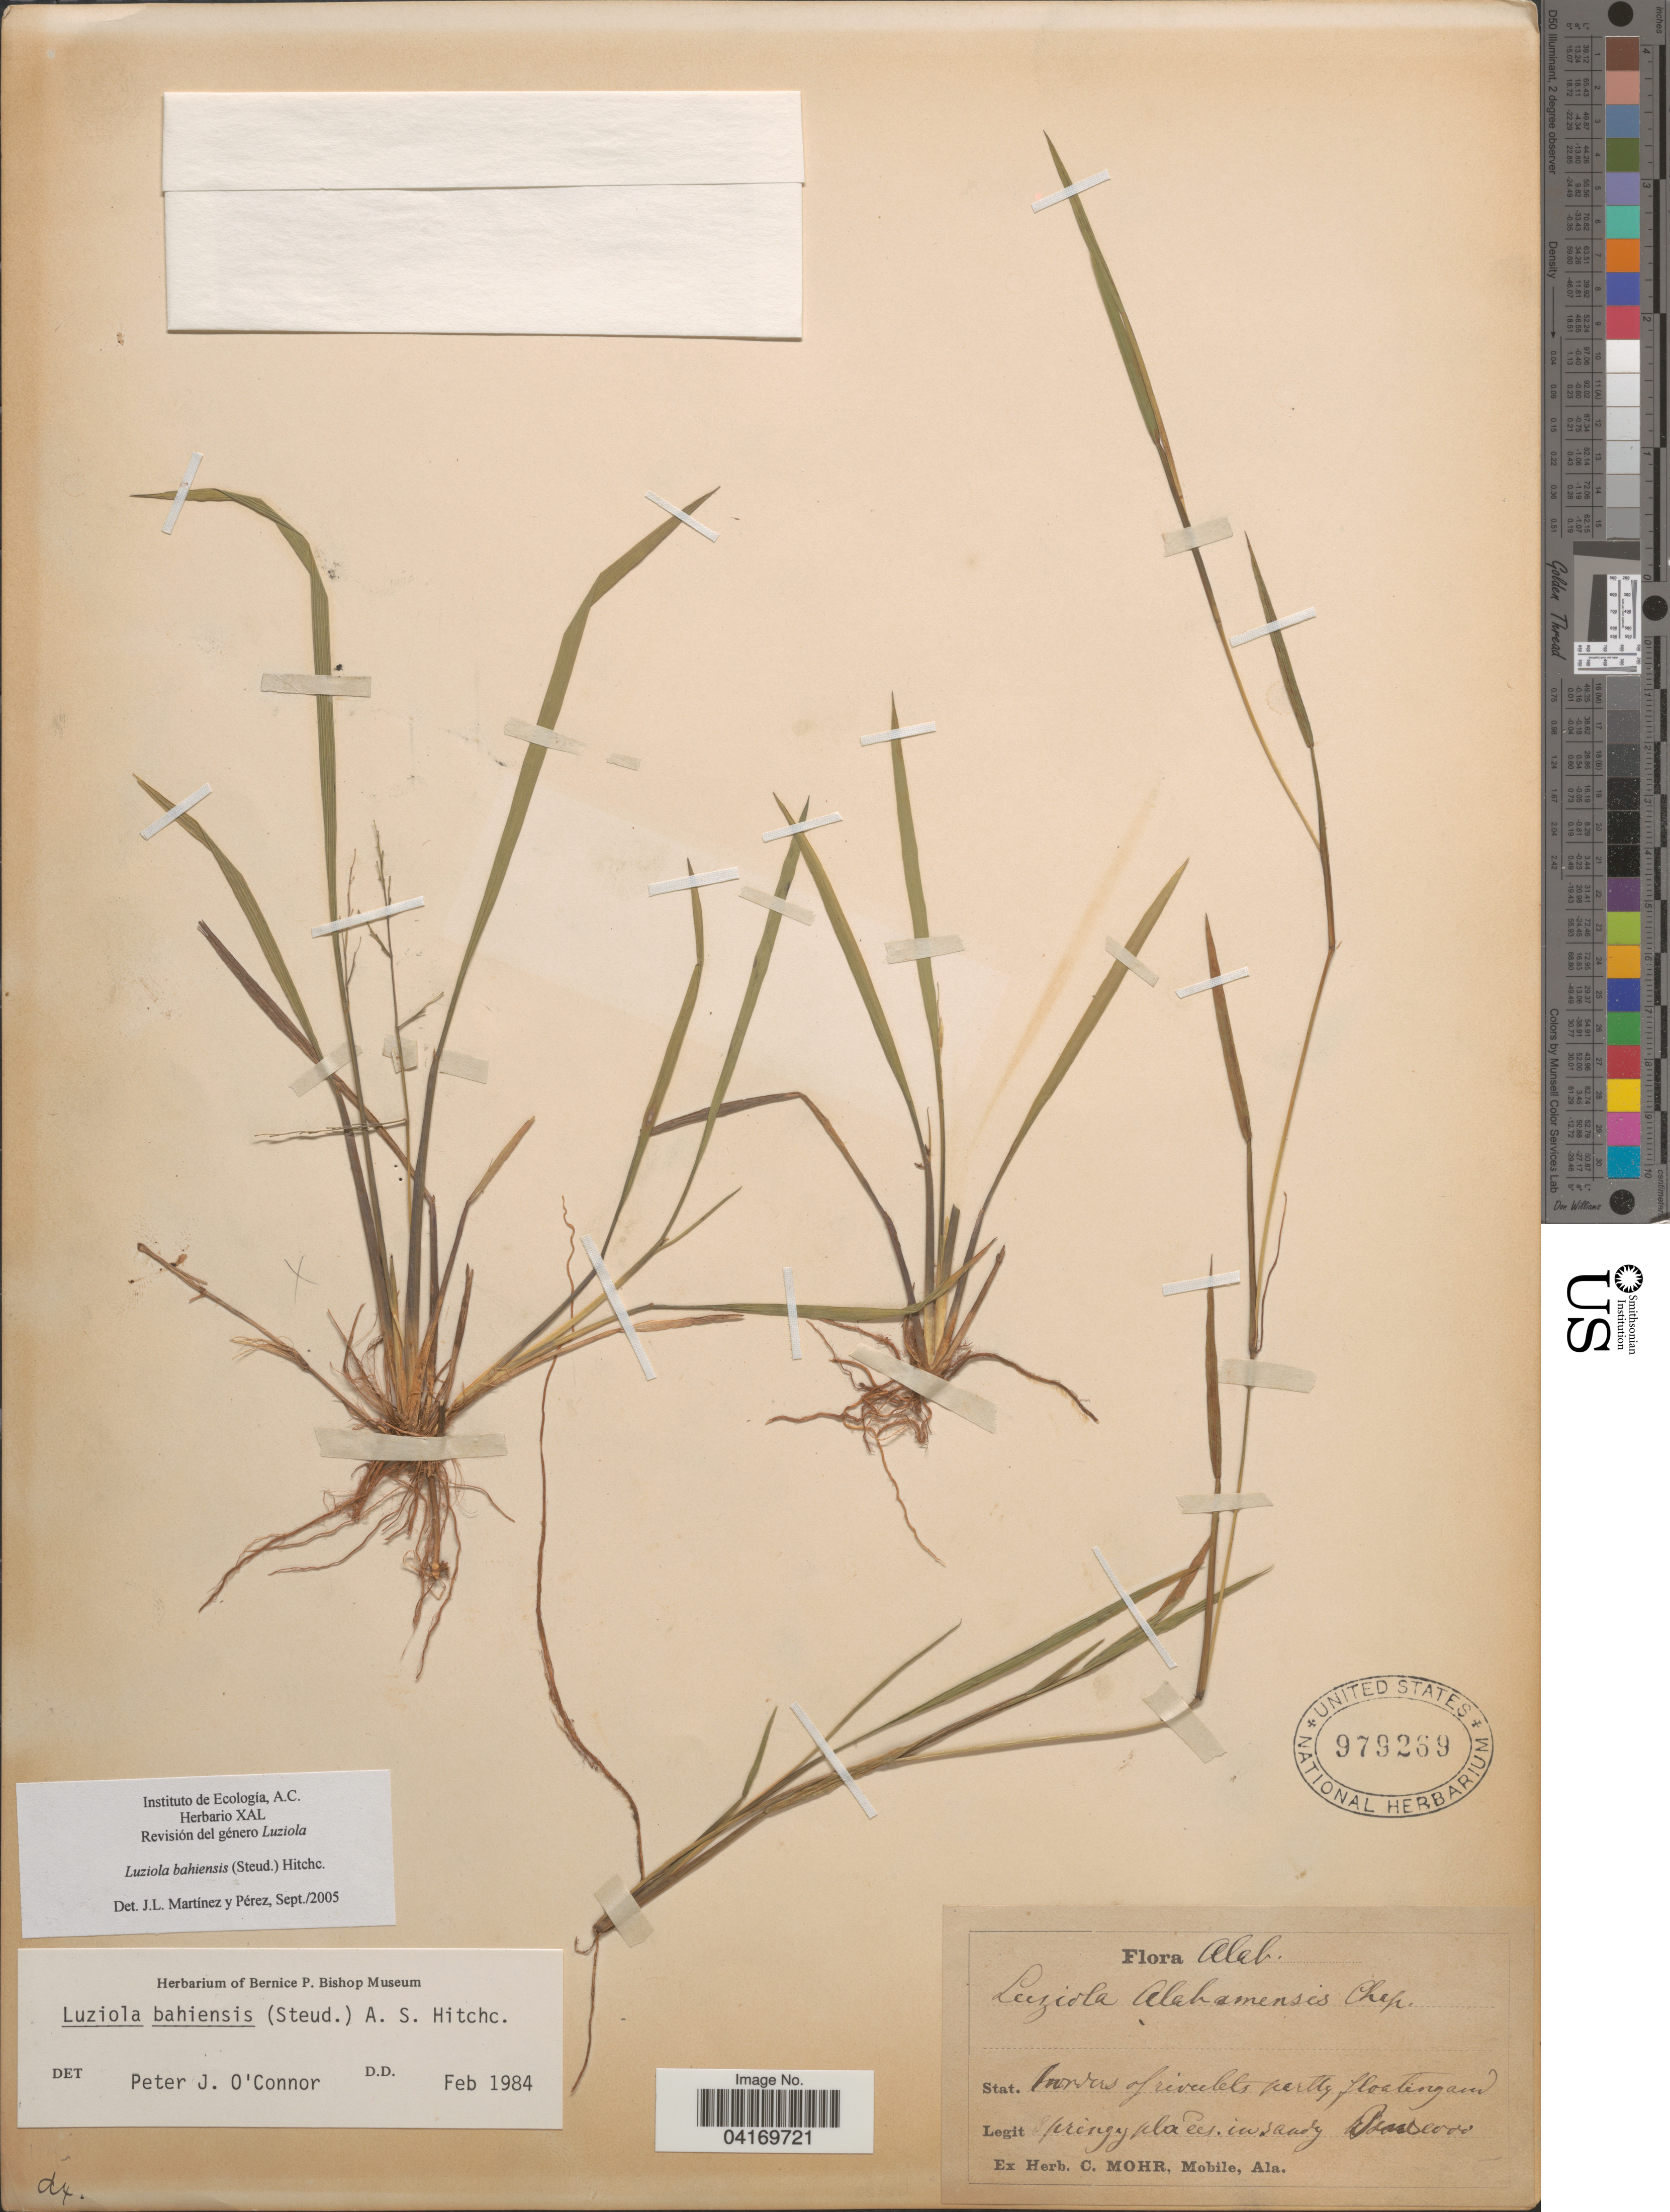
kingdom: Plantae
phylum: Tracheophyta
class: Liliopsida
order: Poales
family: Poaceae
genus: Luziola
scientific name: Luziola bahiensis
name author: (Steud.) Hitchc.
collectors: ex herb. C. Mohr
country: United States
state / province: Alabama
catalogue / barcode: US 979269